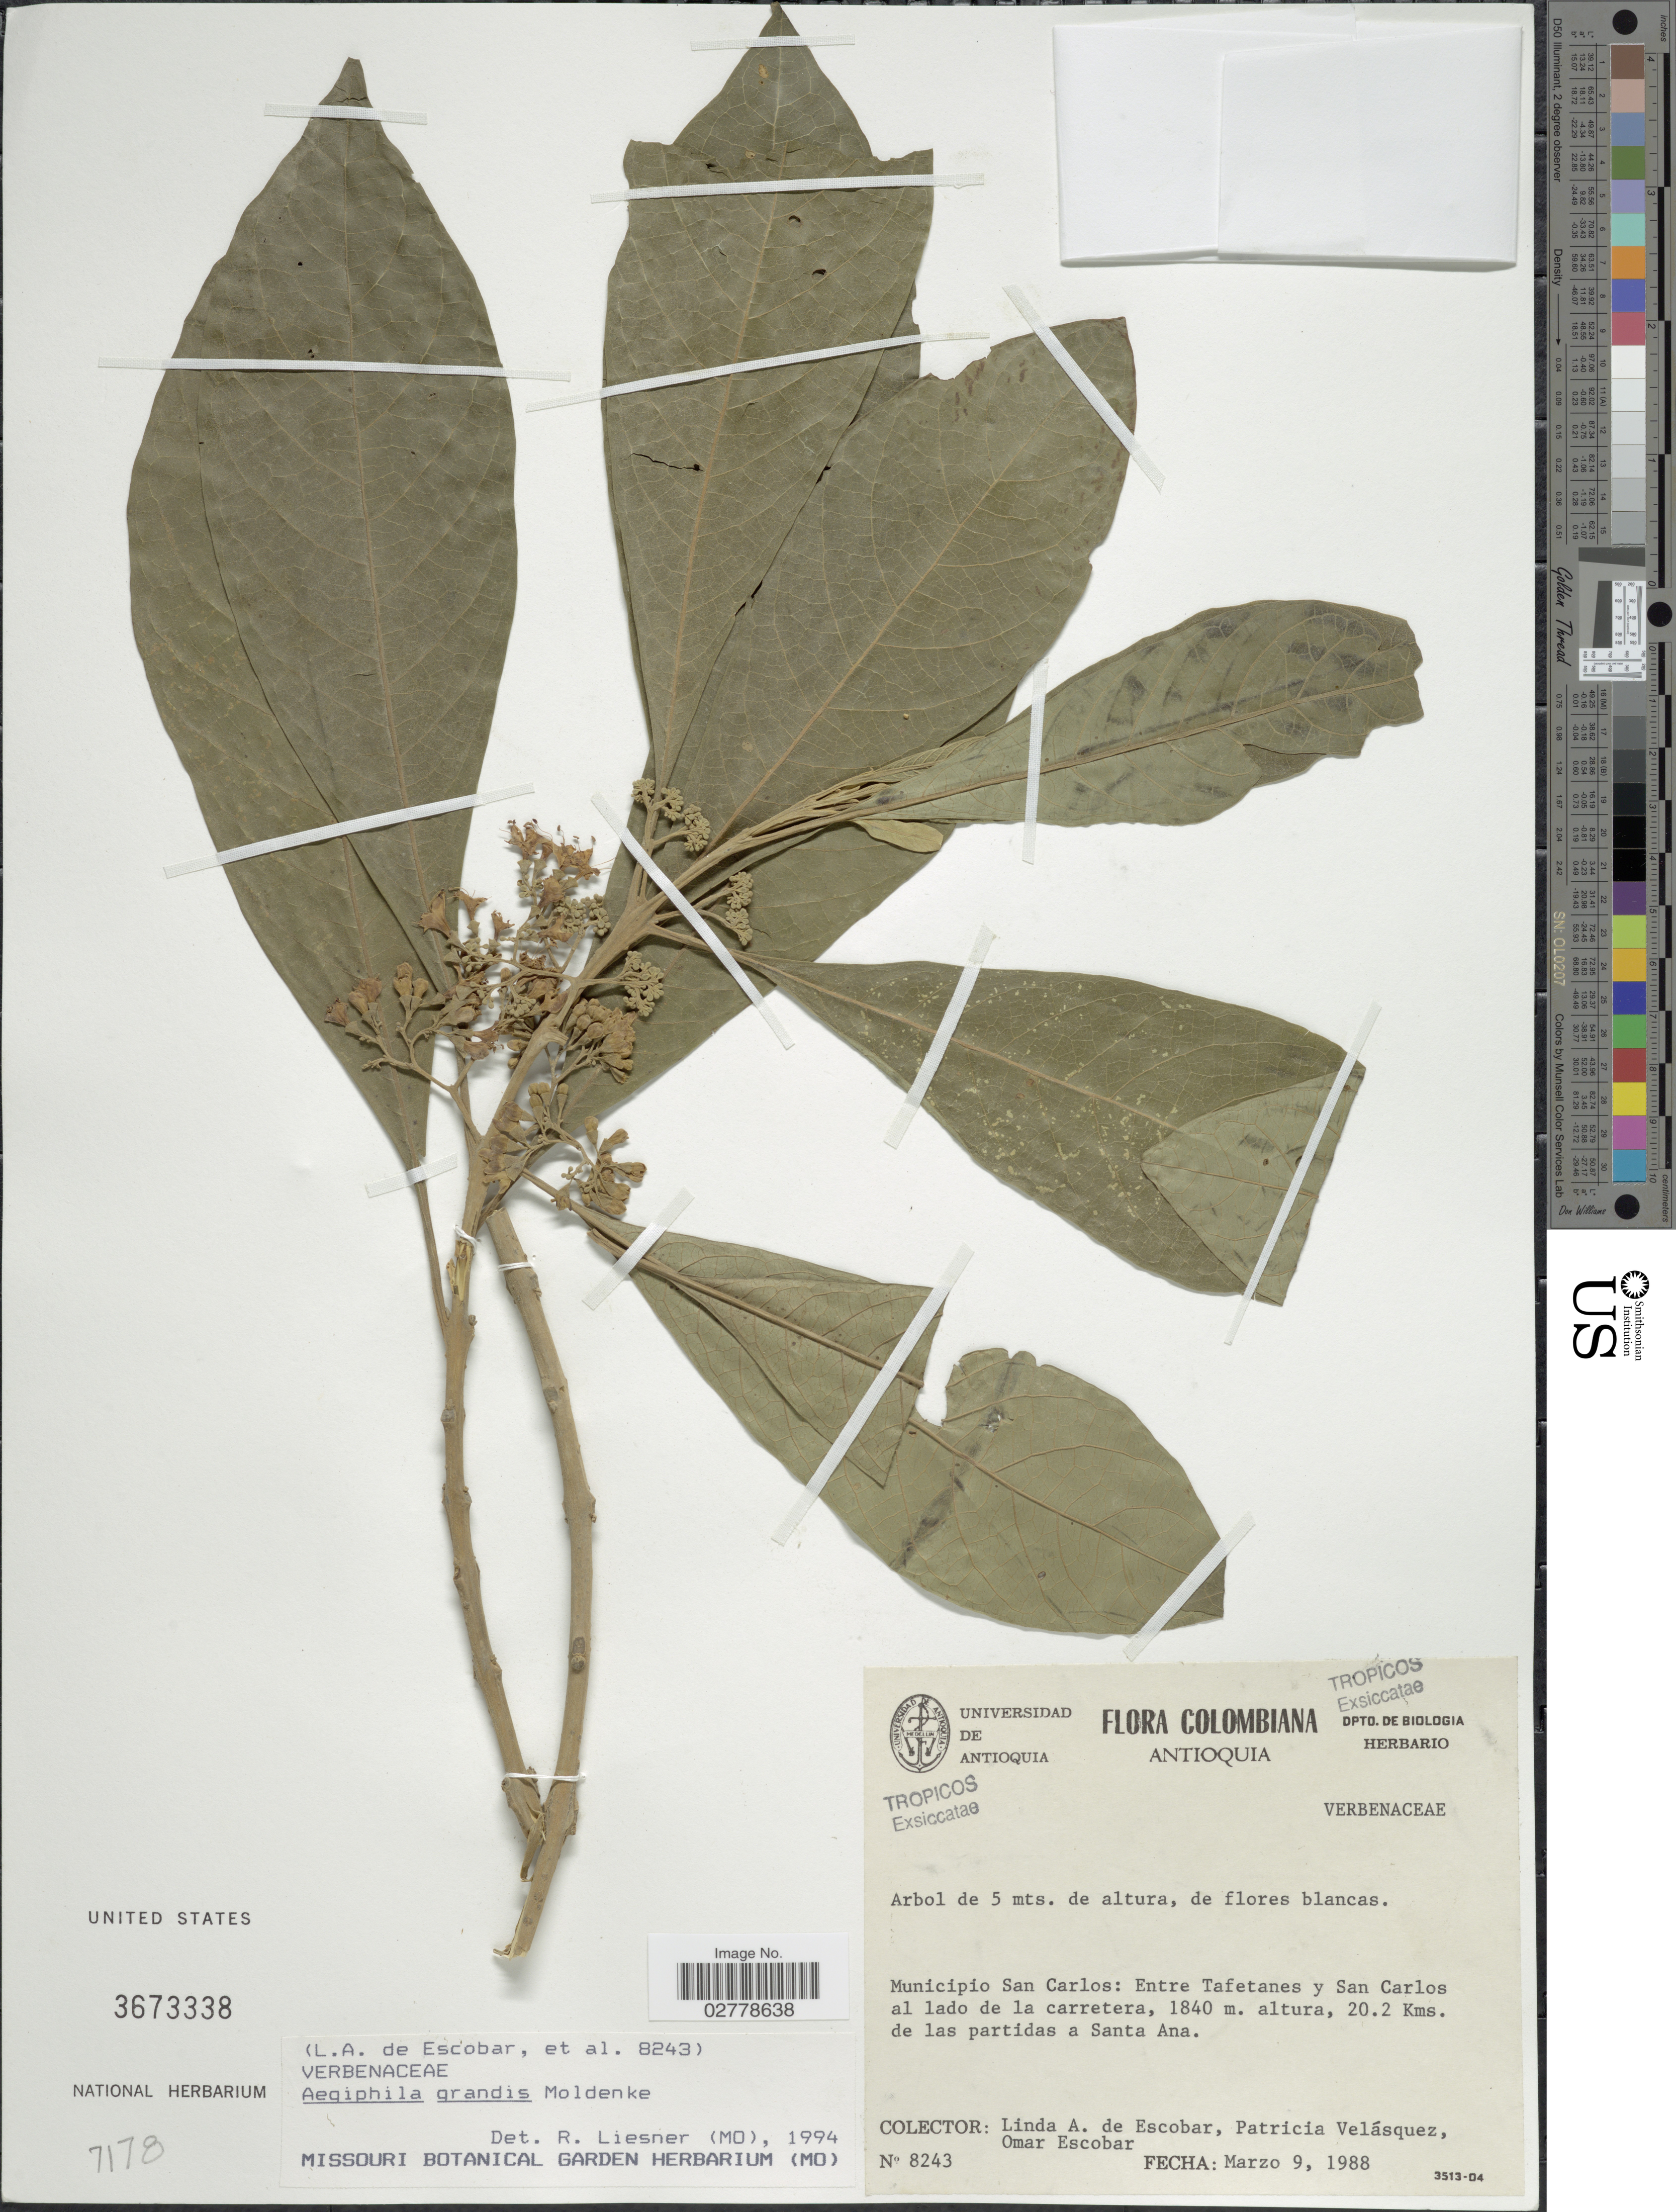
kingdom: Plantae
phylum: Tracheophyta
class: Magnoliopsida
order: Lamiales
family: Lamiaceae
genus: Aegiphila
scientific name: Aegiphila grandis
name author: Moldenke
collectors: L. K. de Escobar, P. Velasquez & O. D. Escobar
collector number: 8243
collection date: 1988-03-09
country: Colombia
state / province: Antioquia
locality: Municipio San Carlos: Entre Tafetanes y San Carlos al lado de la carretera, 20.2 Kms. de las partidas a Santa Ana.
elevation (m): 1840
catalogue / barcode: US 3673338